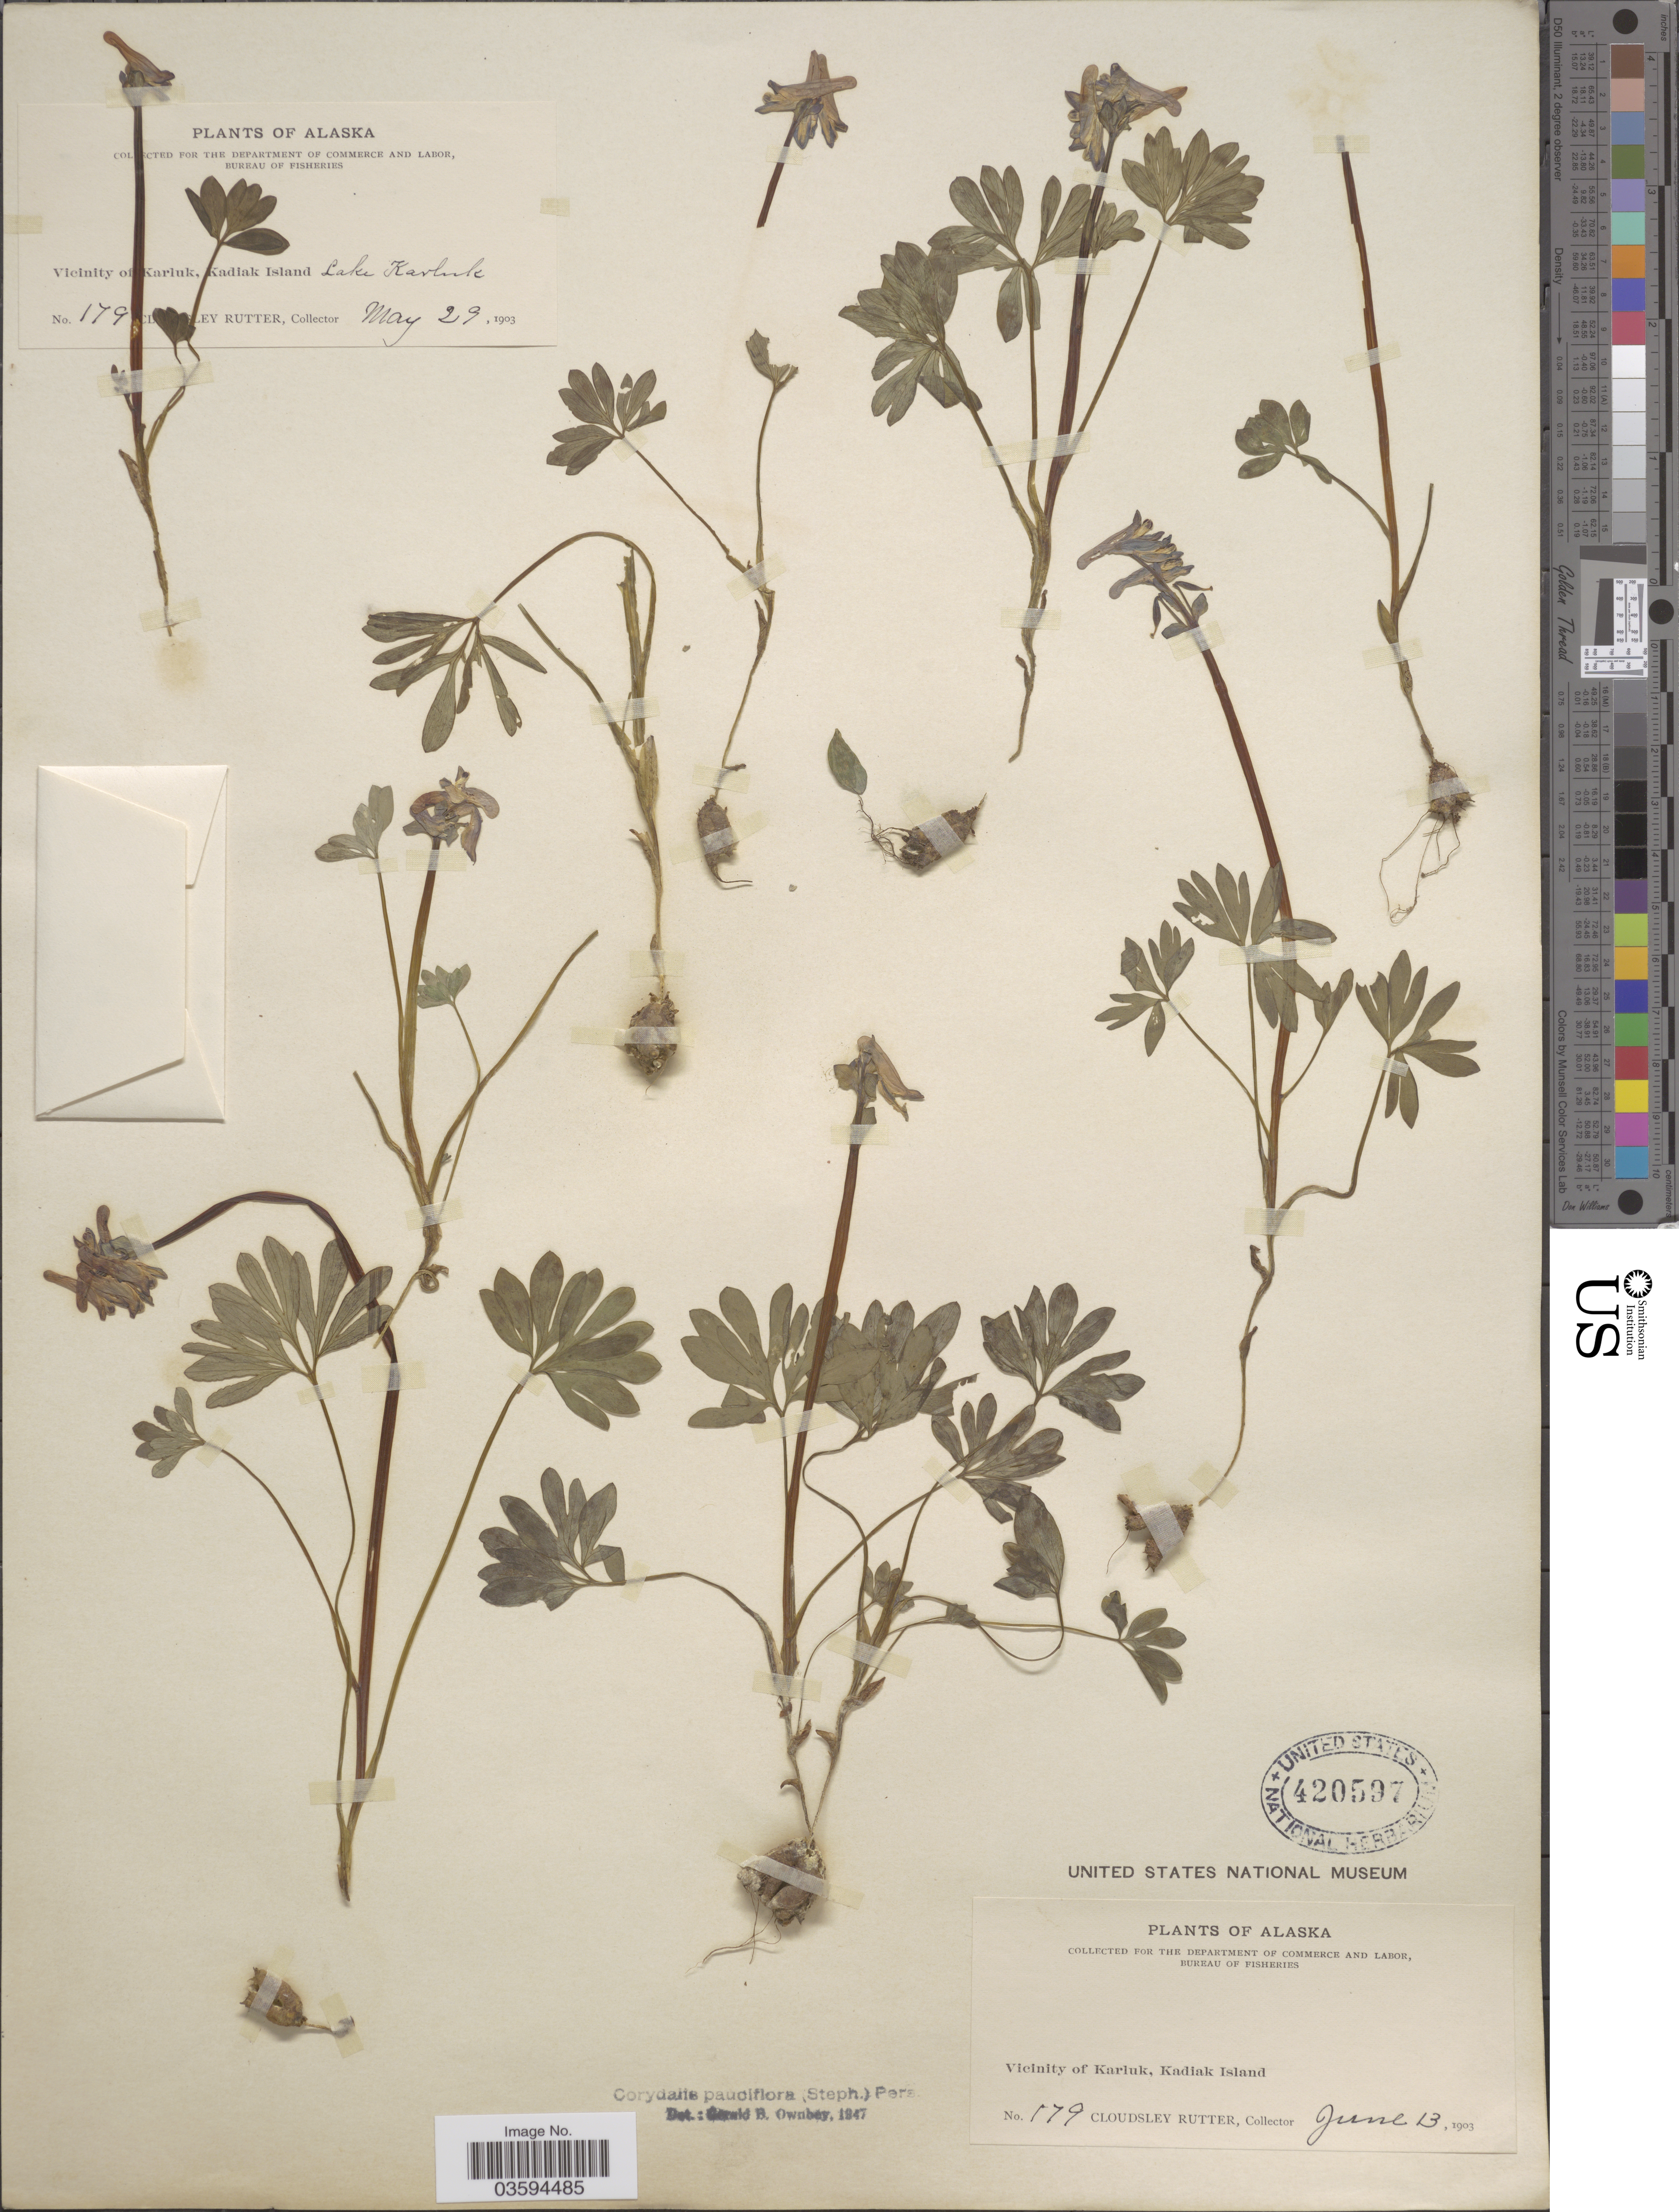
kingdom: Plantae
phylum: Tracheophyta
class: Magnoliopsida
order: Ranunculales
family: Papaveraceae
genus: Corydalis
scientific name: Corydalis pauciflora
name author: (Stephan) Pers.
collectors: C. Rutter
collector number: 179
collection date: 1903-06-13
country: United States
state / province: Alaska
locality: Vicinity of Karluk, Kadiak Island.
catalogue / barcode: US 420597